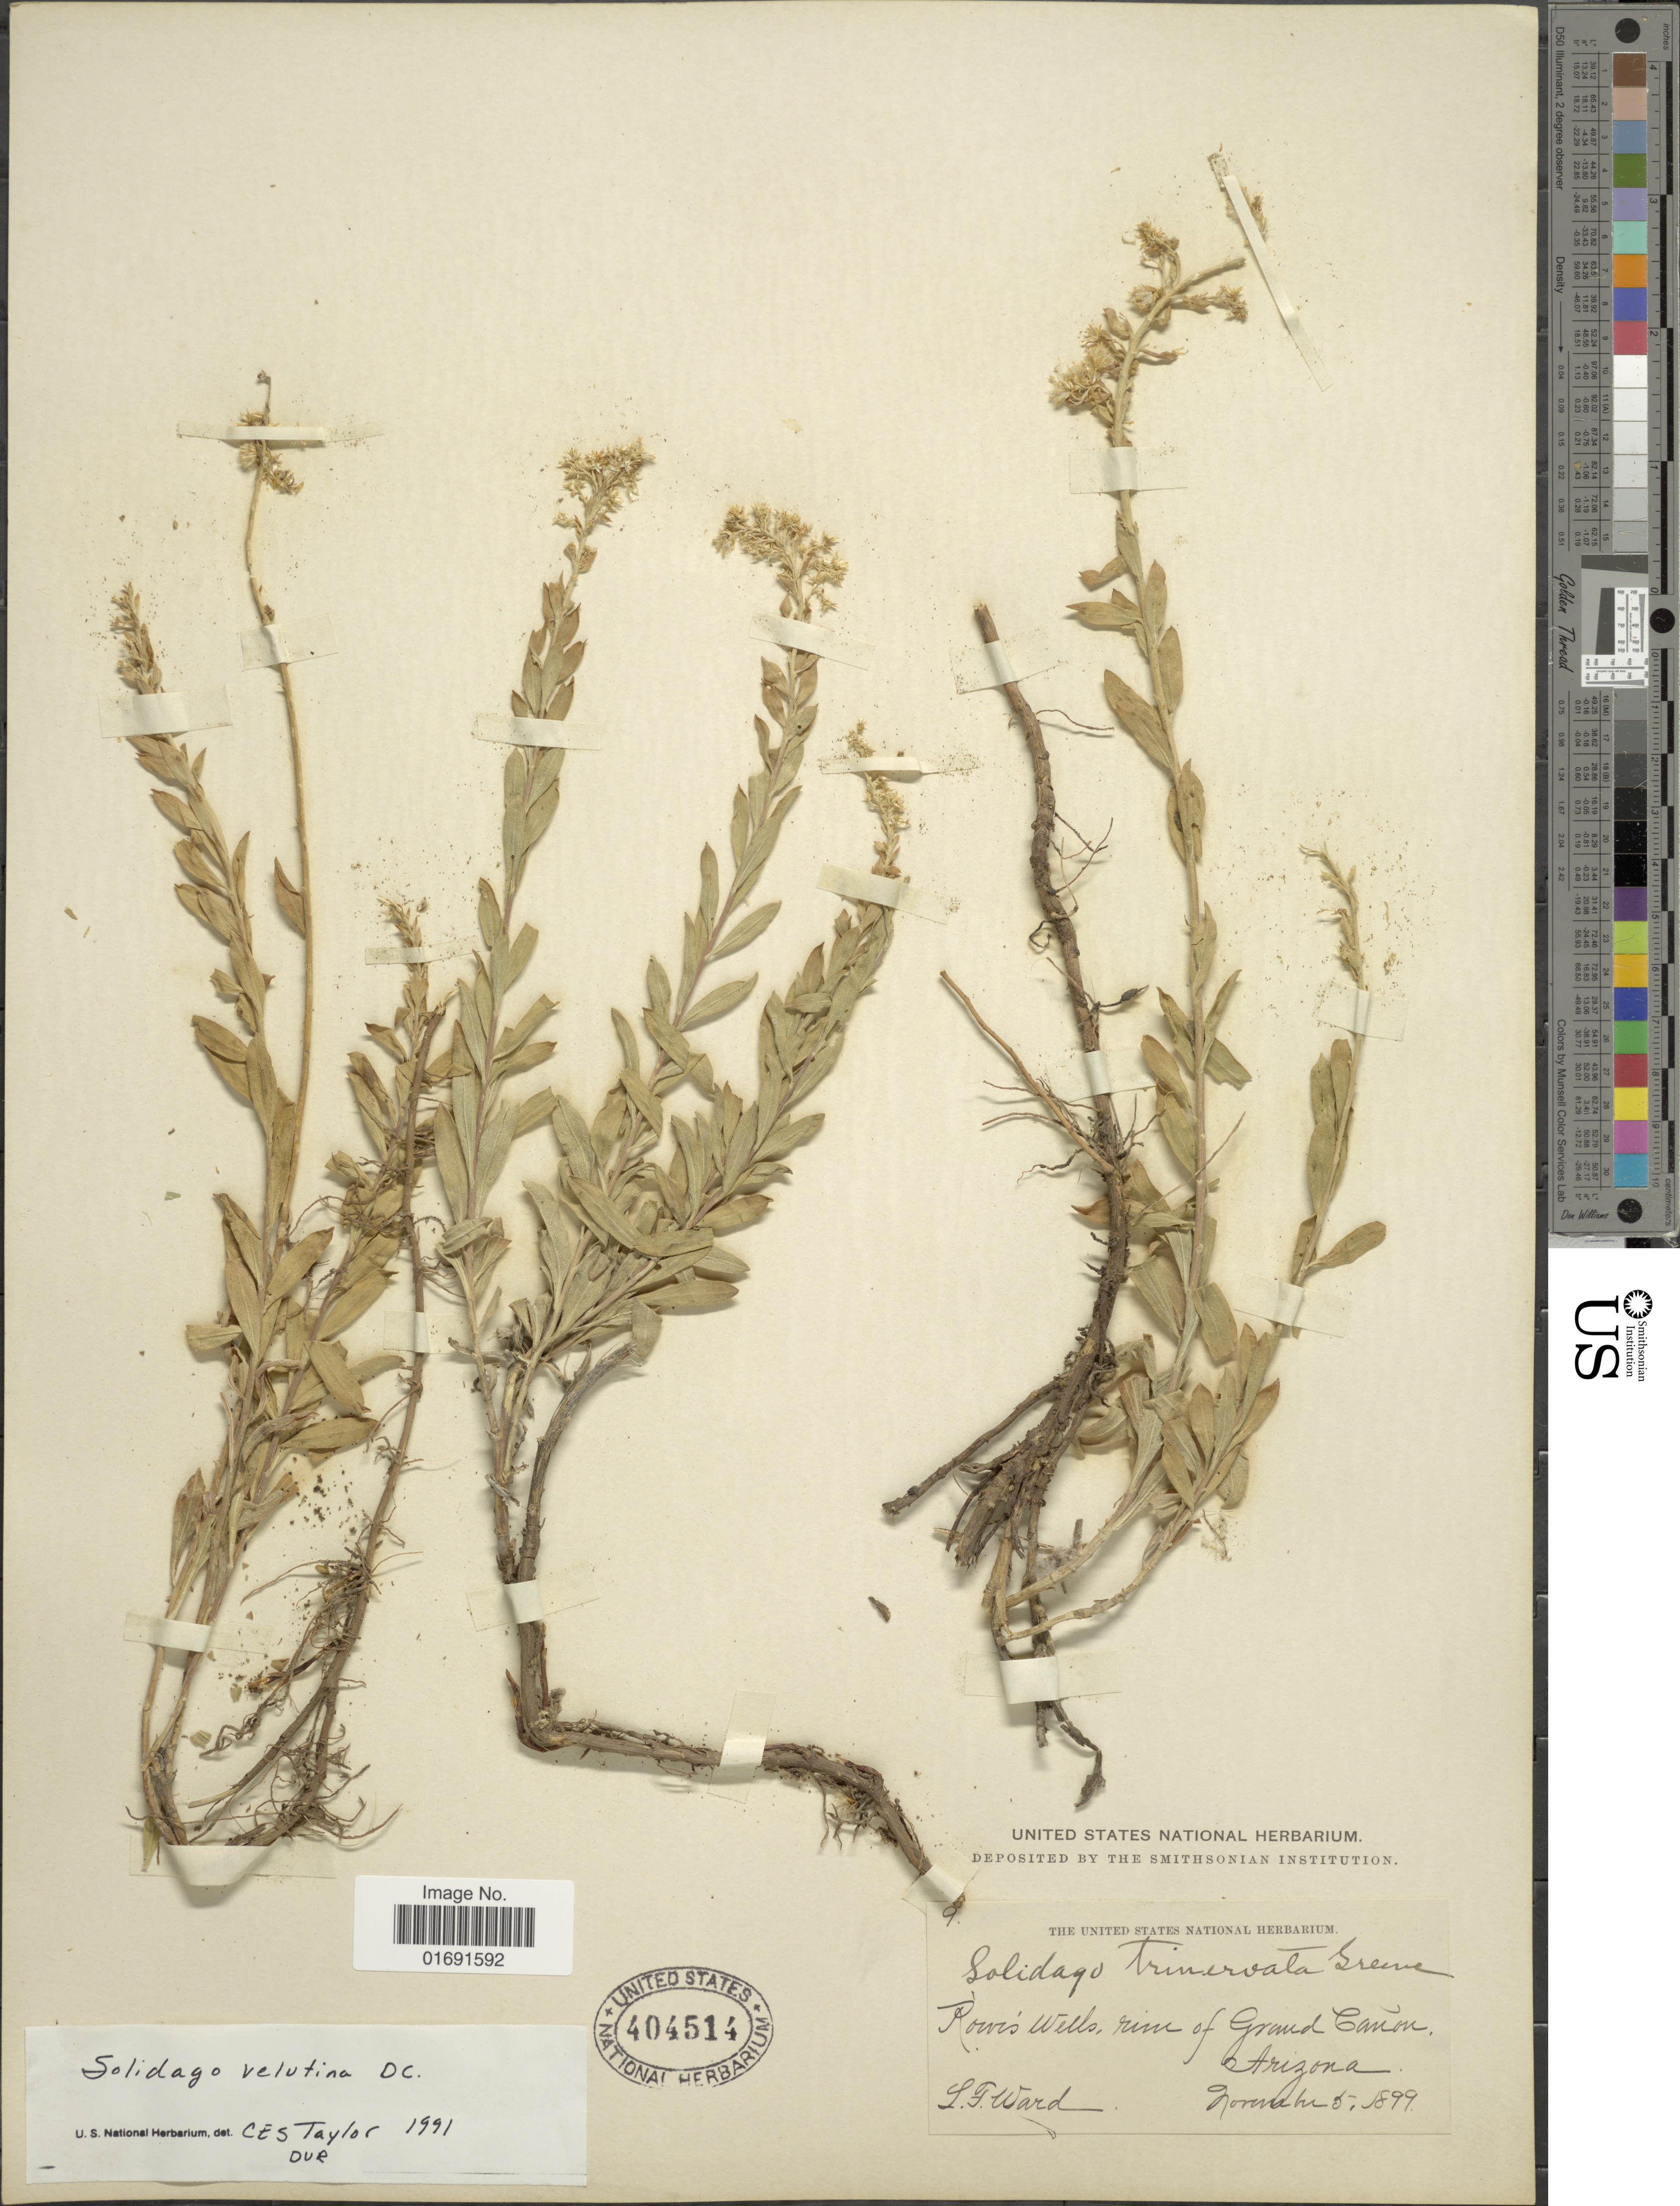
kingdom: Plantae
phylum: Tracheophyta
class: Magnoliopsida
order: Asterales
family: Asteraceae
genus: Solidago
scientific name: Solidago velutina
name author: DC.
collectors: L. Ward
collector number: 9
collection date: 1899-11-05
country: United States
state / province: Arizona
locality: Rowis Wells, rim of Grand Canon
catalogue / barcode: US 404514